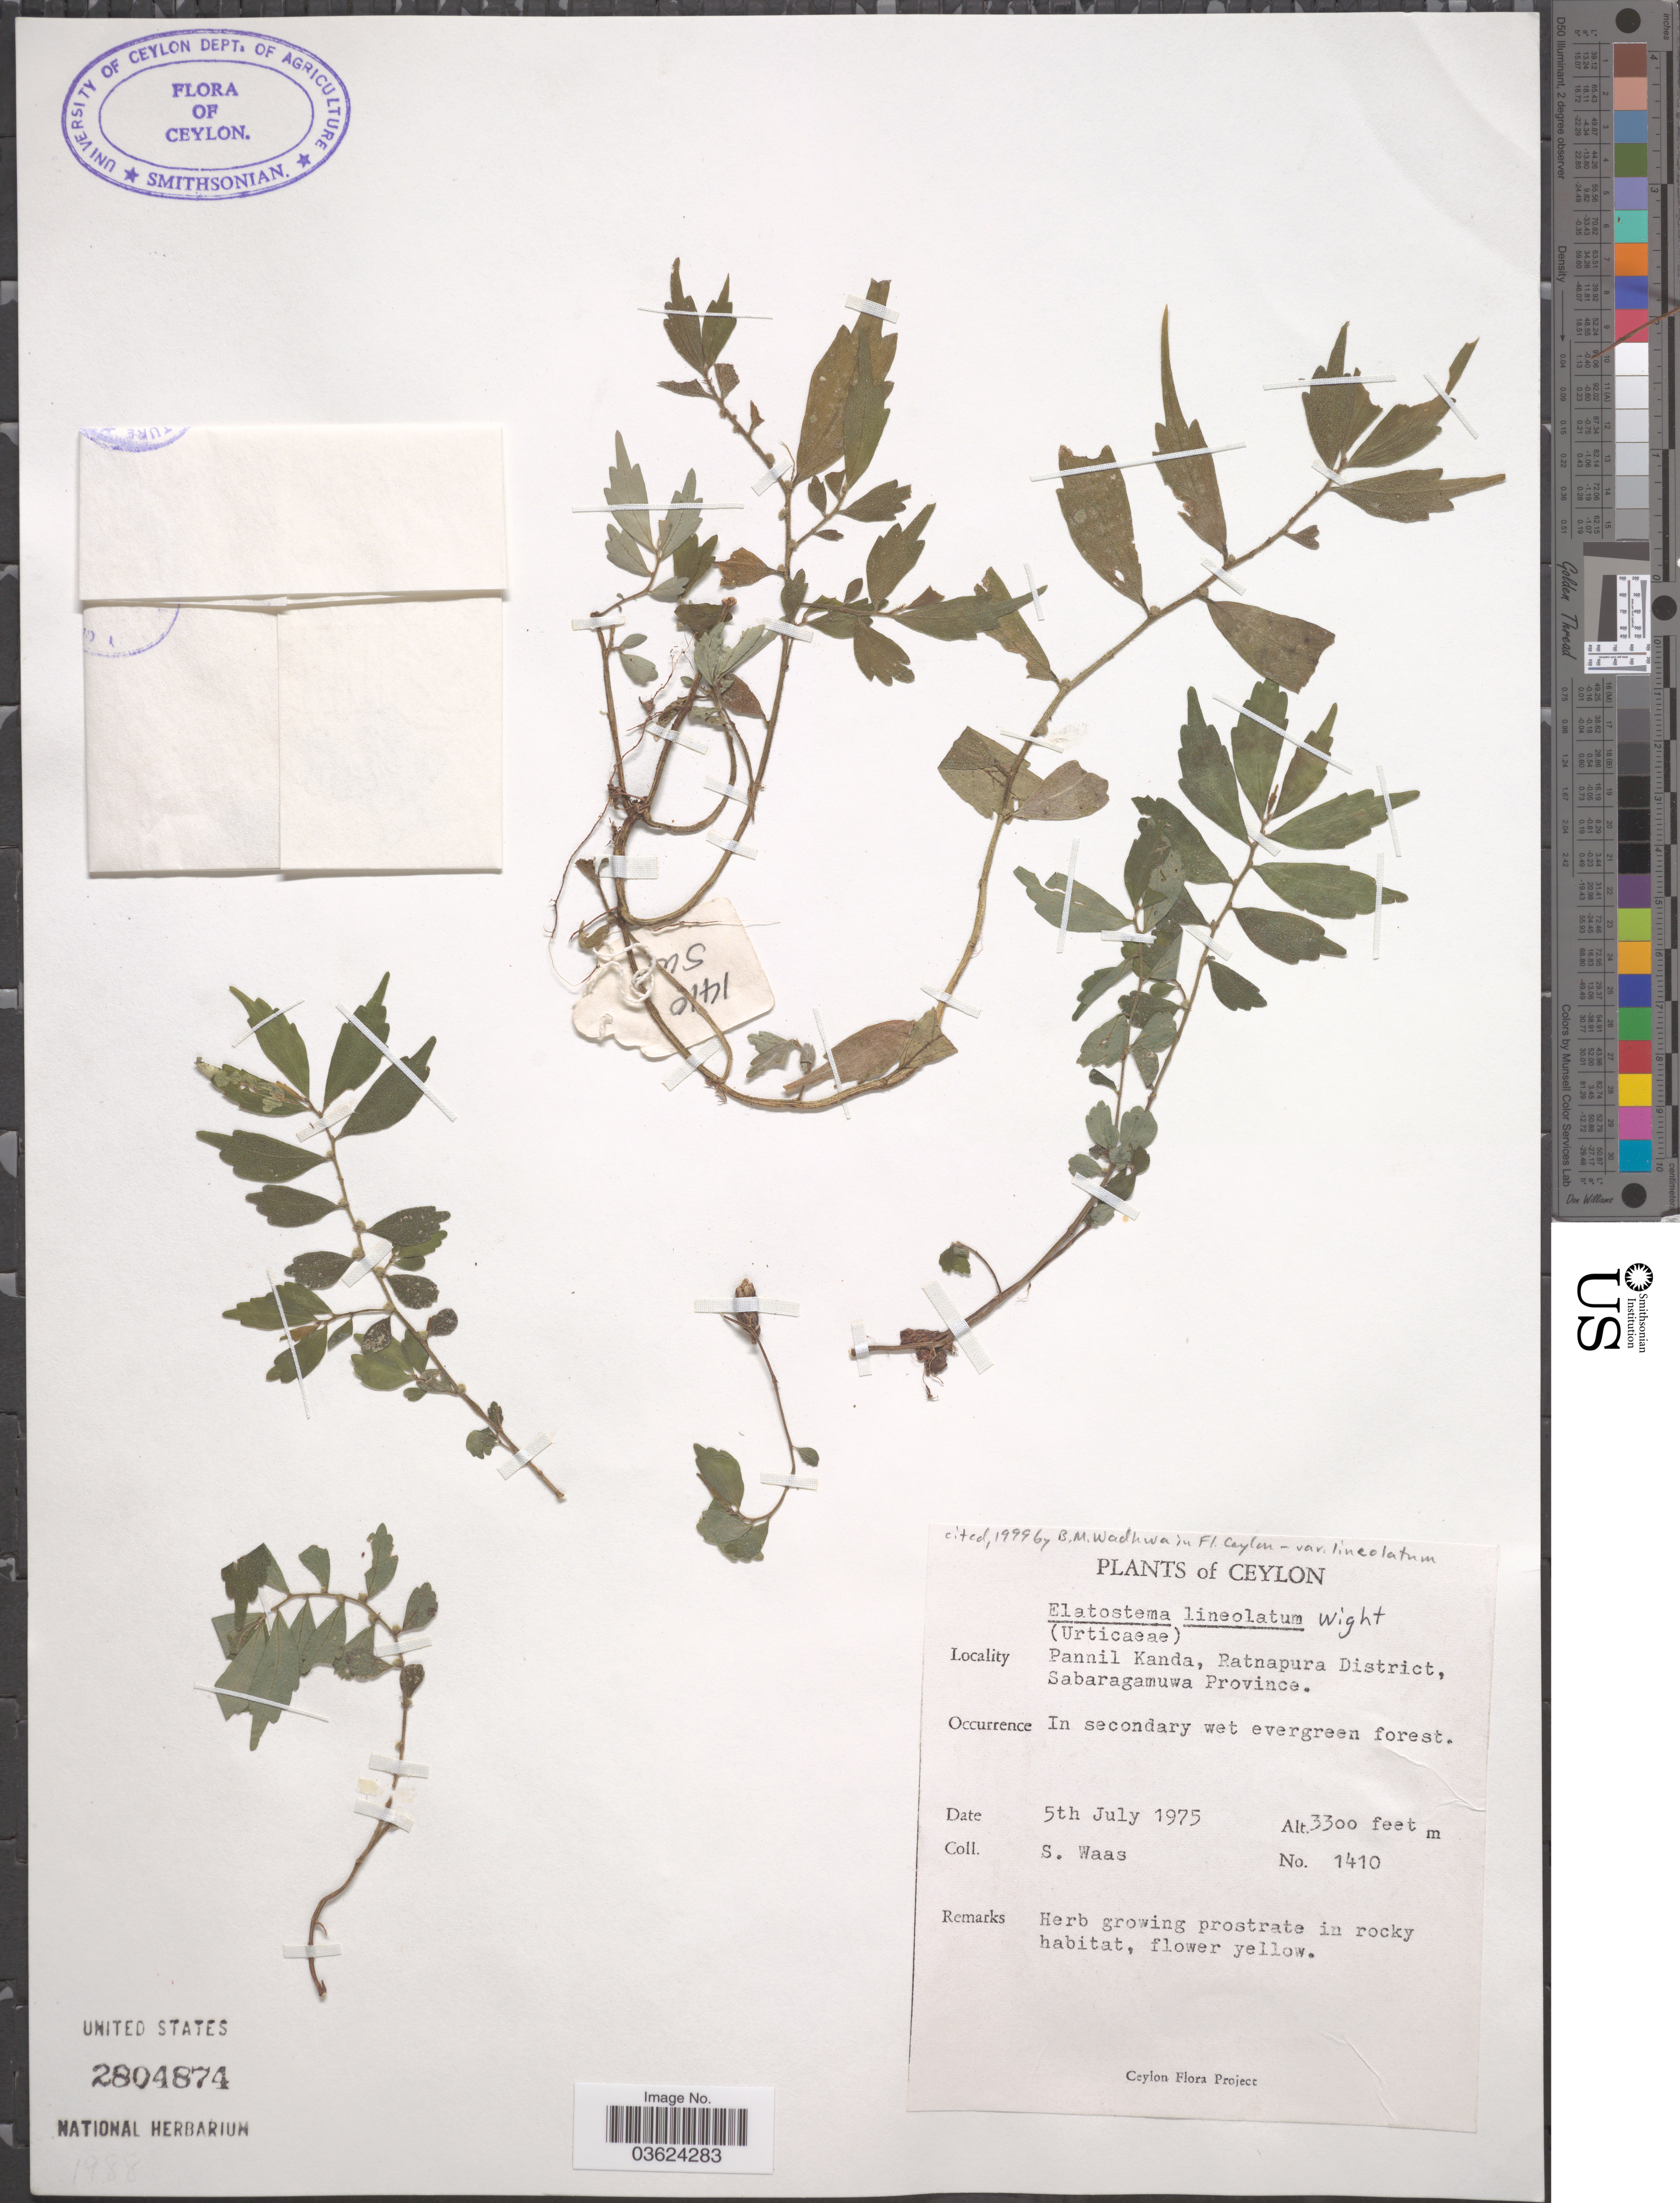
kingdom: Plantae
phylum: Tracheophyta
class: Magnoliopsida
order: Rosales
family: Urticaceae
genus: Elatostema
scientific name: Elatostema lineolatum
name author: Wight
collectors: S. Waas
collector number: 1410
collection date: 1975-07-05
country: Sri Lanka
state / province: Sabaragamuwa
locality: Ceylon. Pannil Kanda, Ratanpura District, Sabaragamuwa Province.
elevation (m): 1006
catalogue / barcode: US 2804874